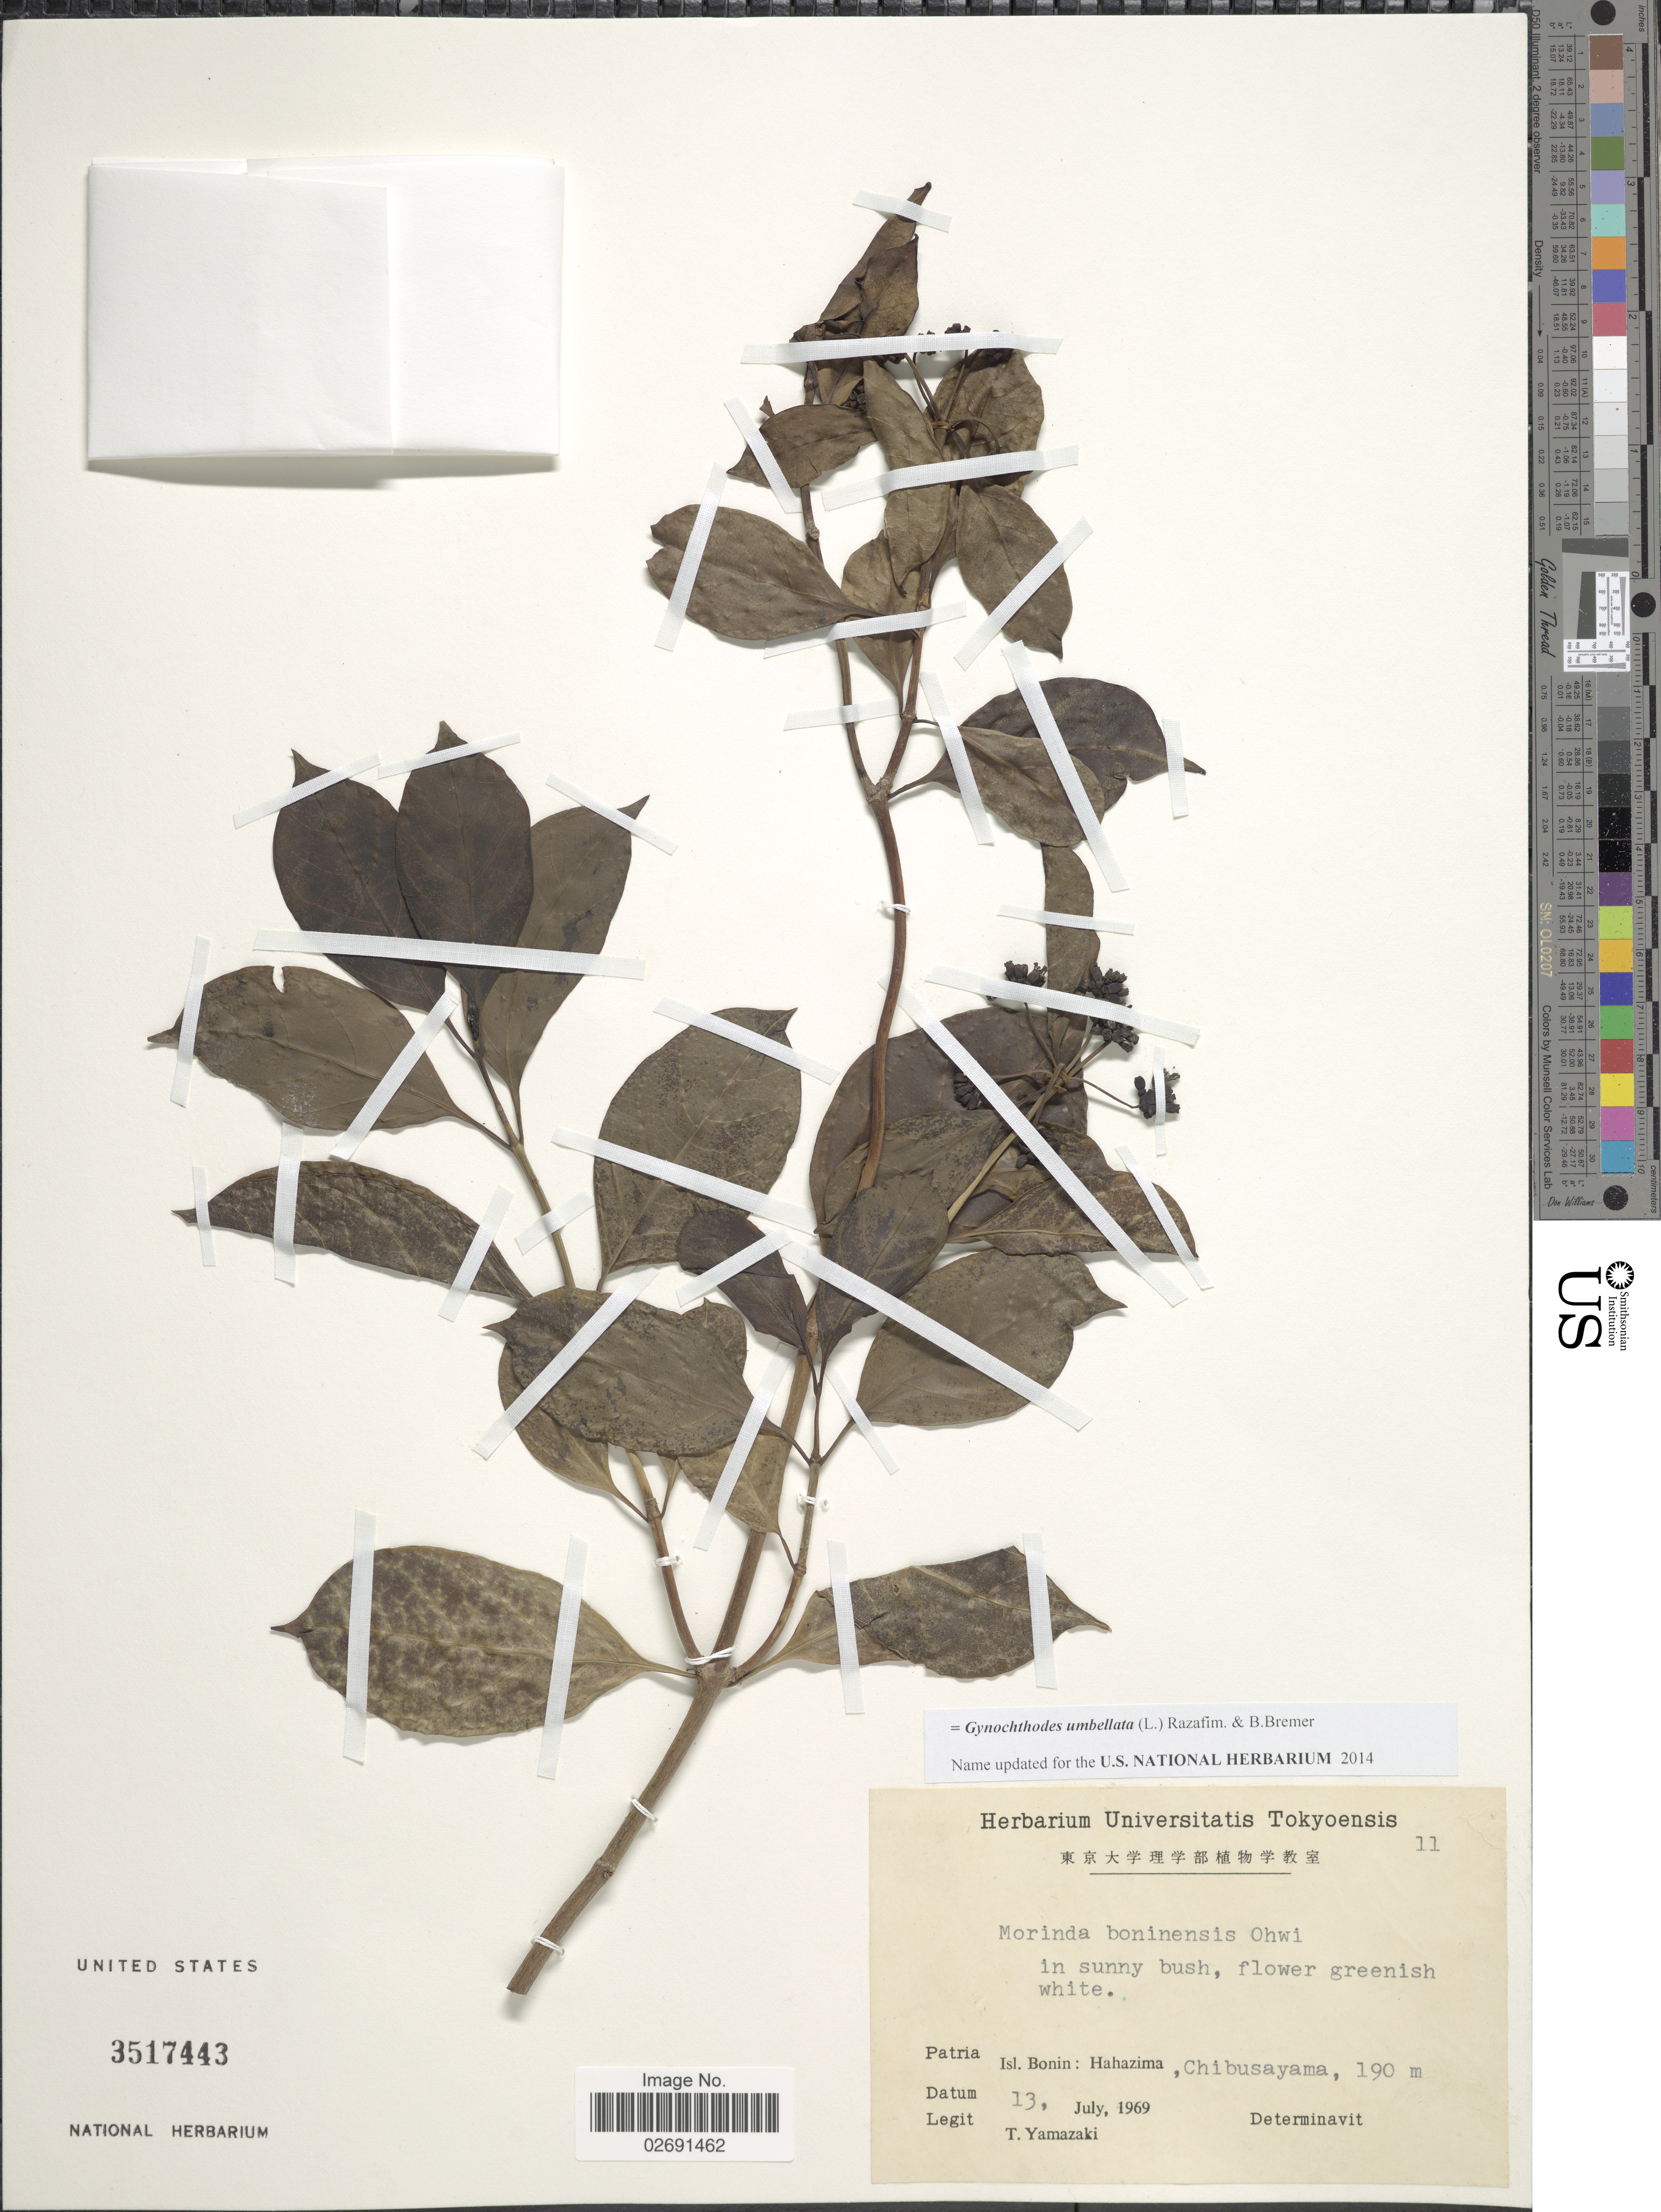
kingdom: Plantae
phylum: Tracheophyta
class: Magnoliopsida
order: Gentianales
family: Rubiaceae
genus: Gynochthodes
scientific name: Gynochthodes umbellata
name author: (L.) Razafim. & B. Bremer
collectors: T. Yamazaki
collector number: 11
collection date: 1969-07-13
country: Japan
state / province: Tokyo, Federal City of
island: Bonin Islands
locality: Patria, Isl. Bonin: Hahazima, Chibusayama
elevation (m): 190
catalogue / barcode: US 3517443